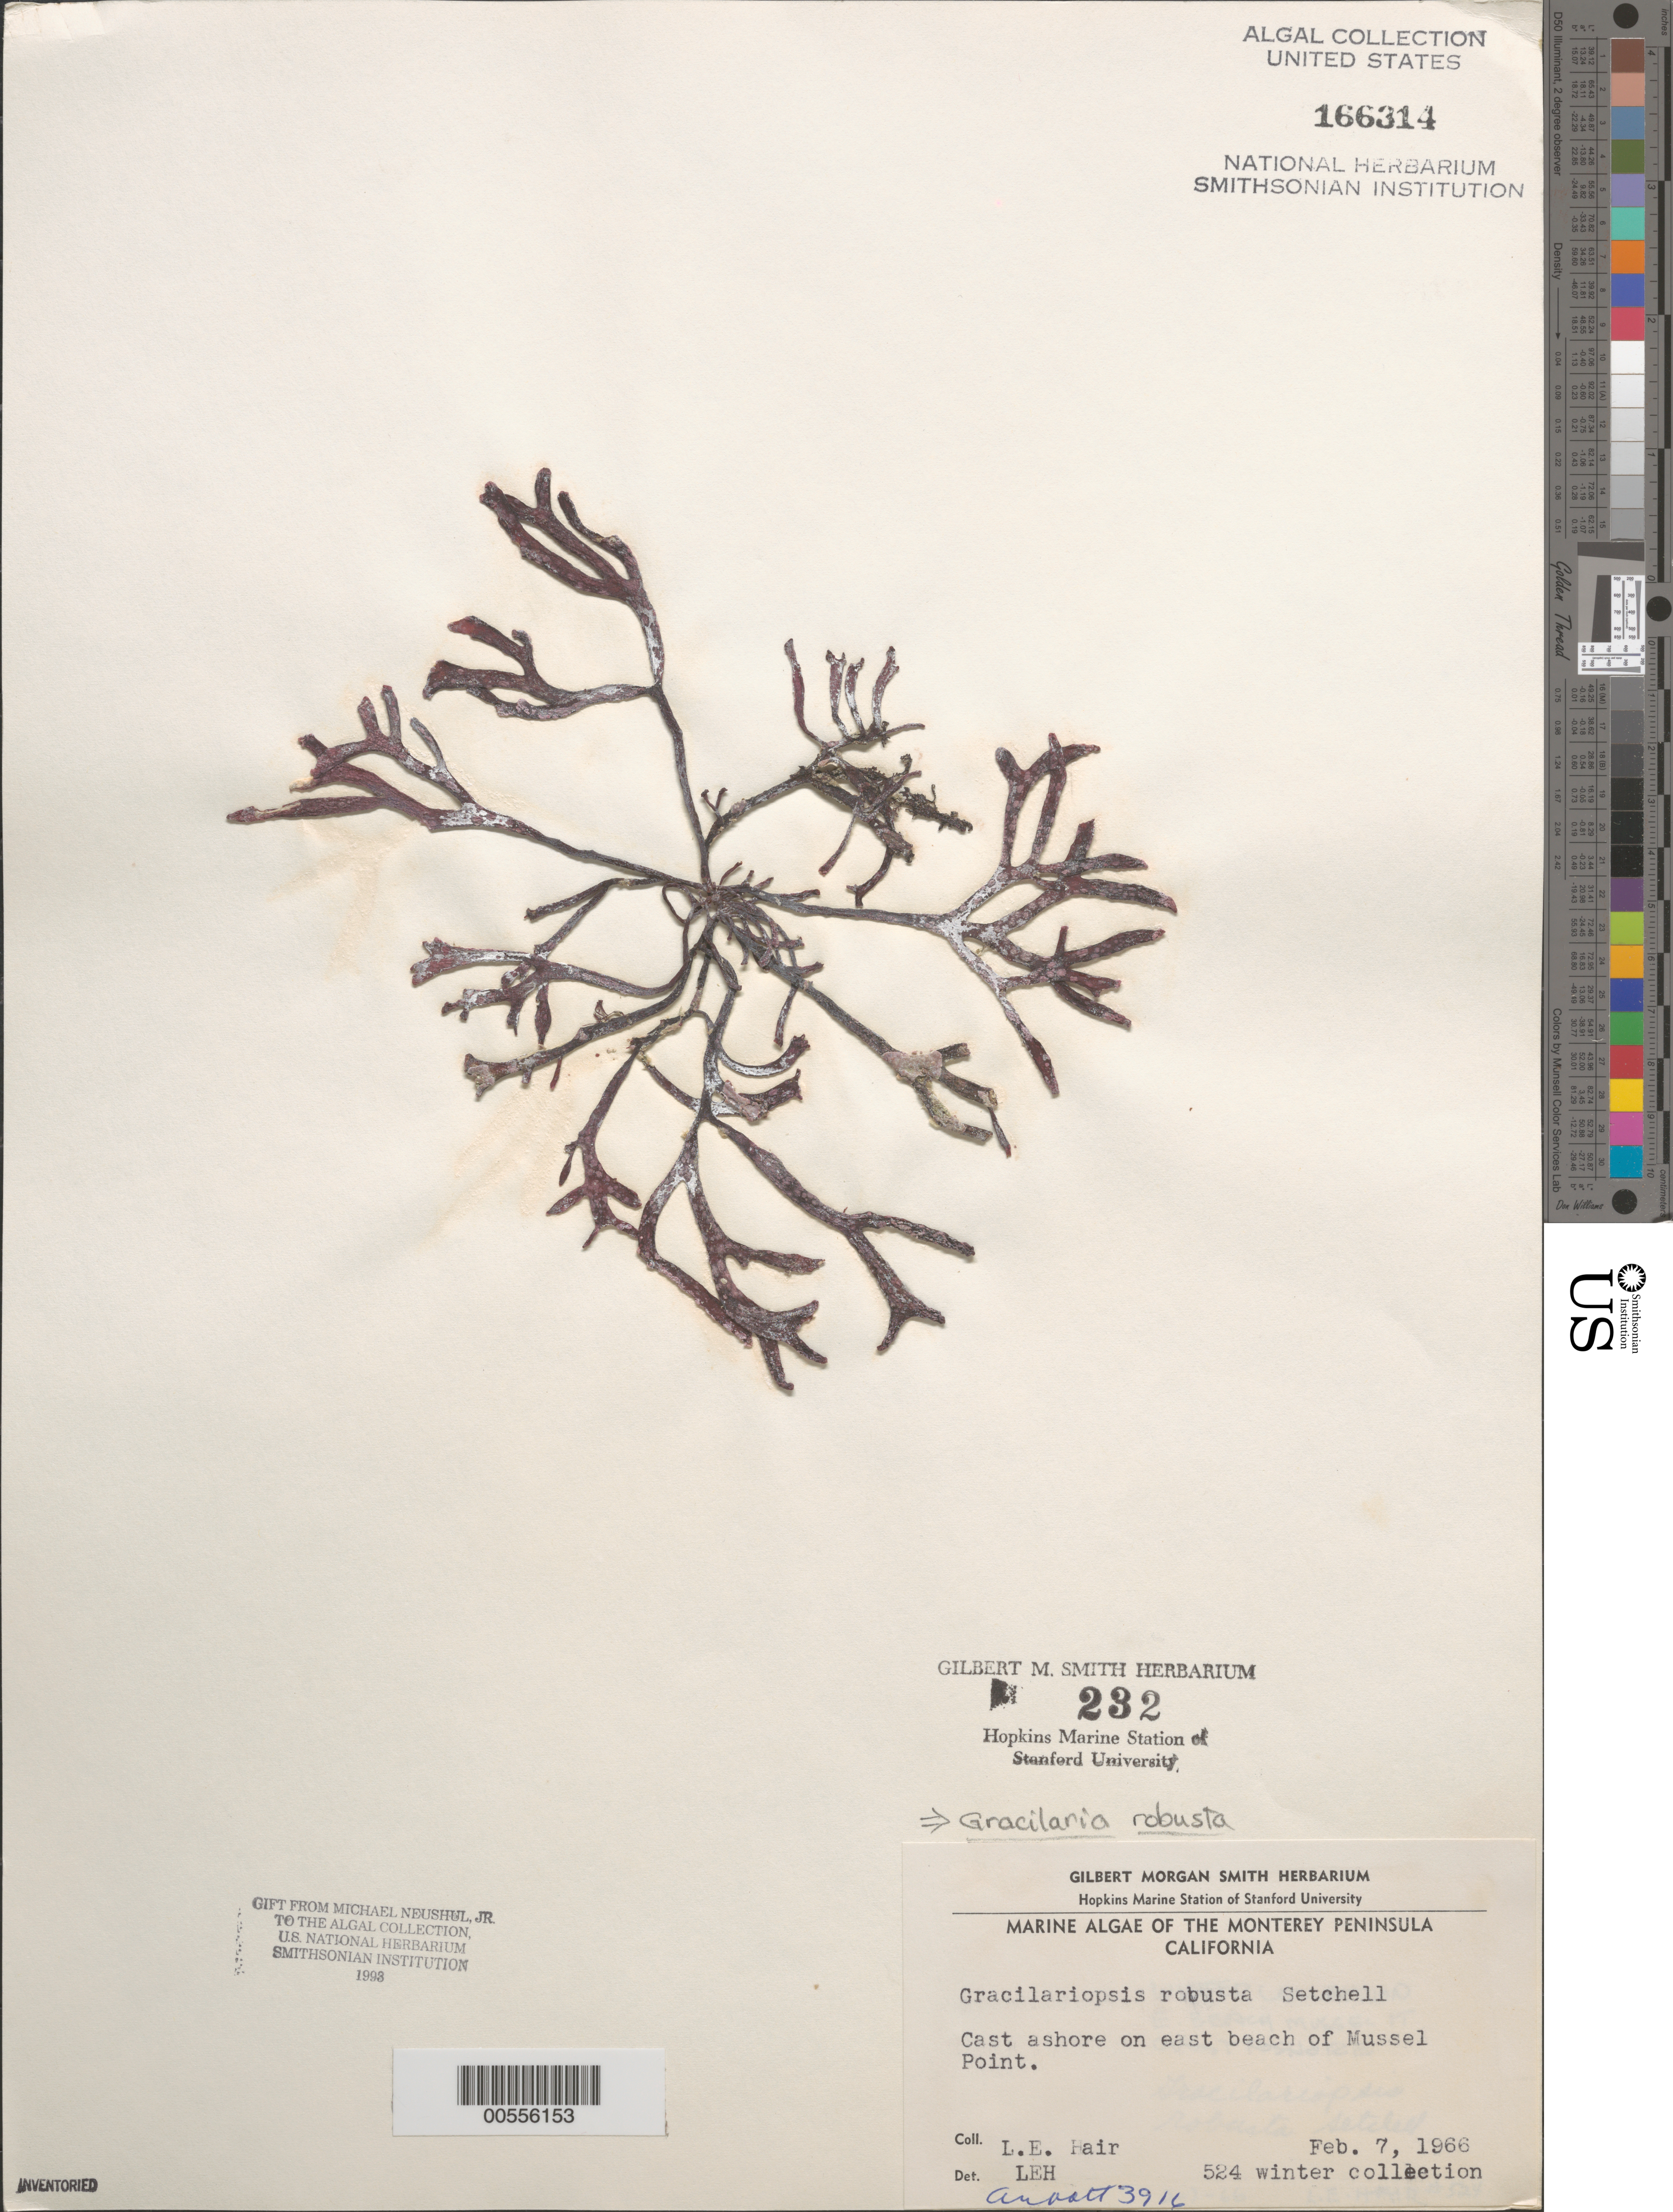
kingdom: Plantae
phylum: Rhodophyta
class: Florideophyceae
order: Gracilariales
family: Gracilariaceae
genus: Gracilaria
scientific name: Gracilaria robusta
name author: Setch. in Collins et al.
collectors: L. Hair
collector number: LEH 524 & IAA 3916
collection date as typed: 07 Feb 1966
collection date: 1966-02-07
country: United States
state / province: California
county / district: Monterey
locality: Mussel Point, east beach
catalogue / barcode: US 166314